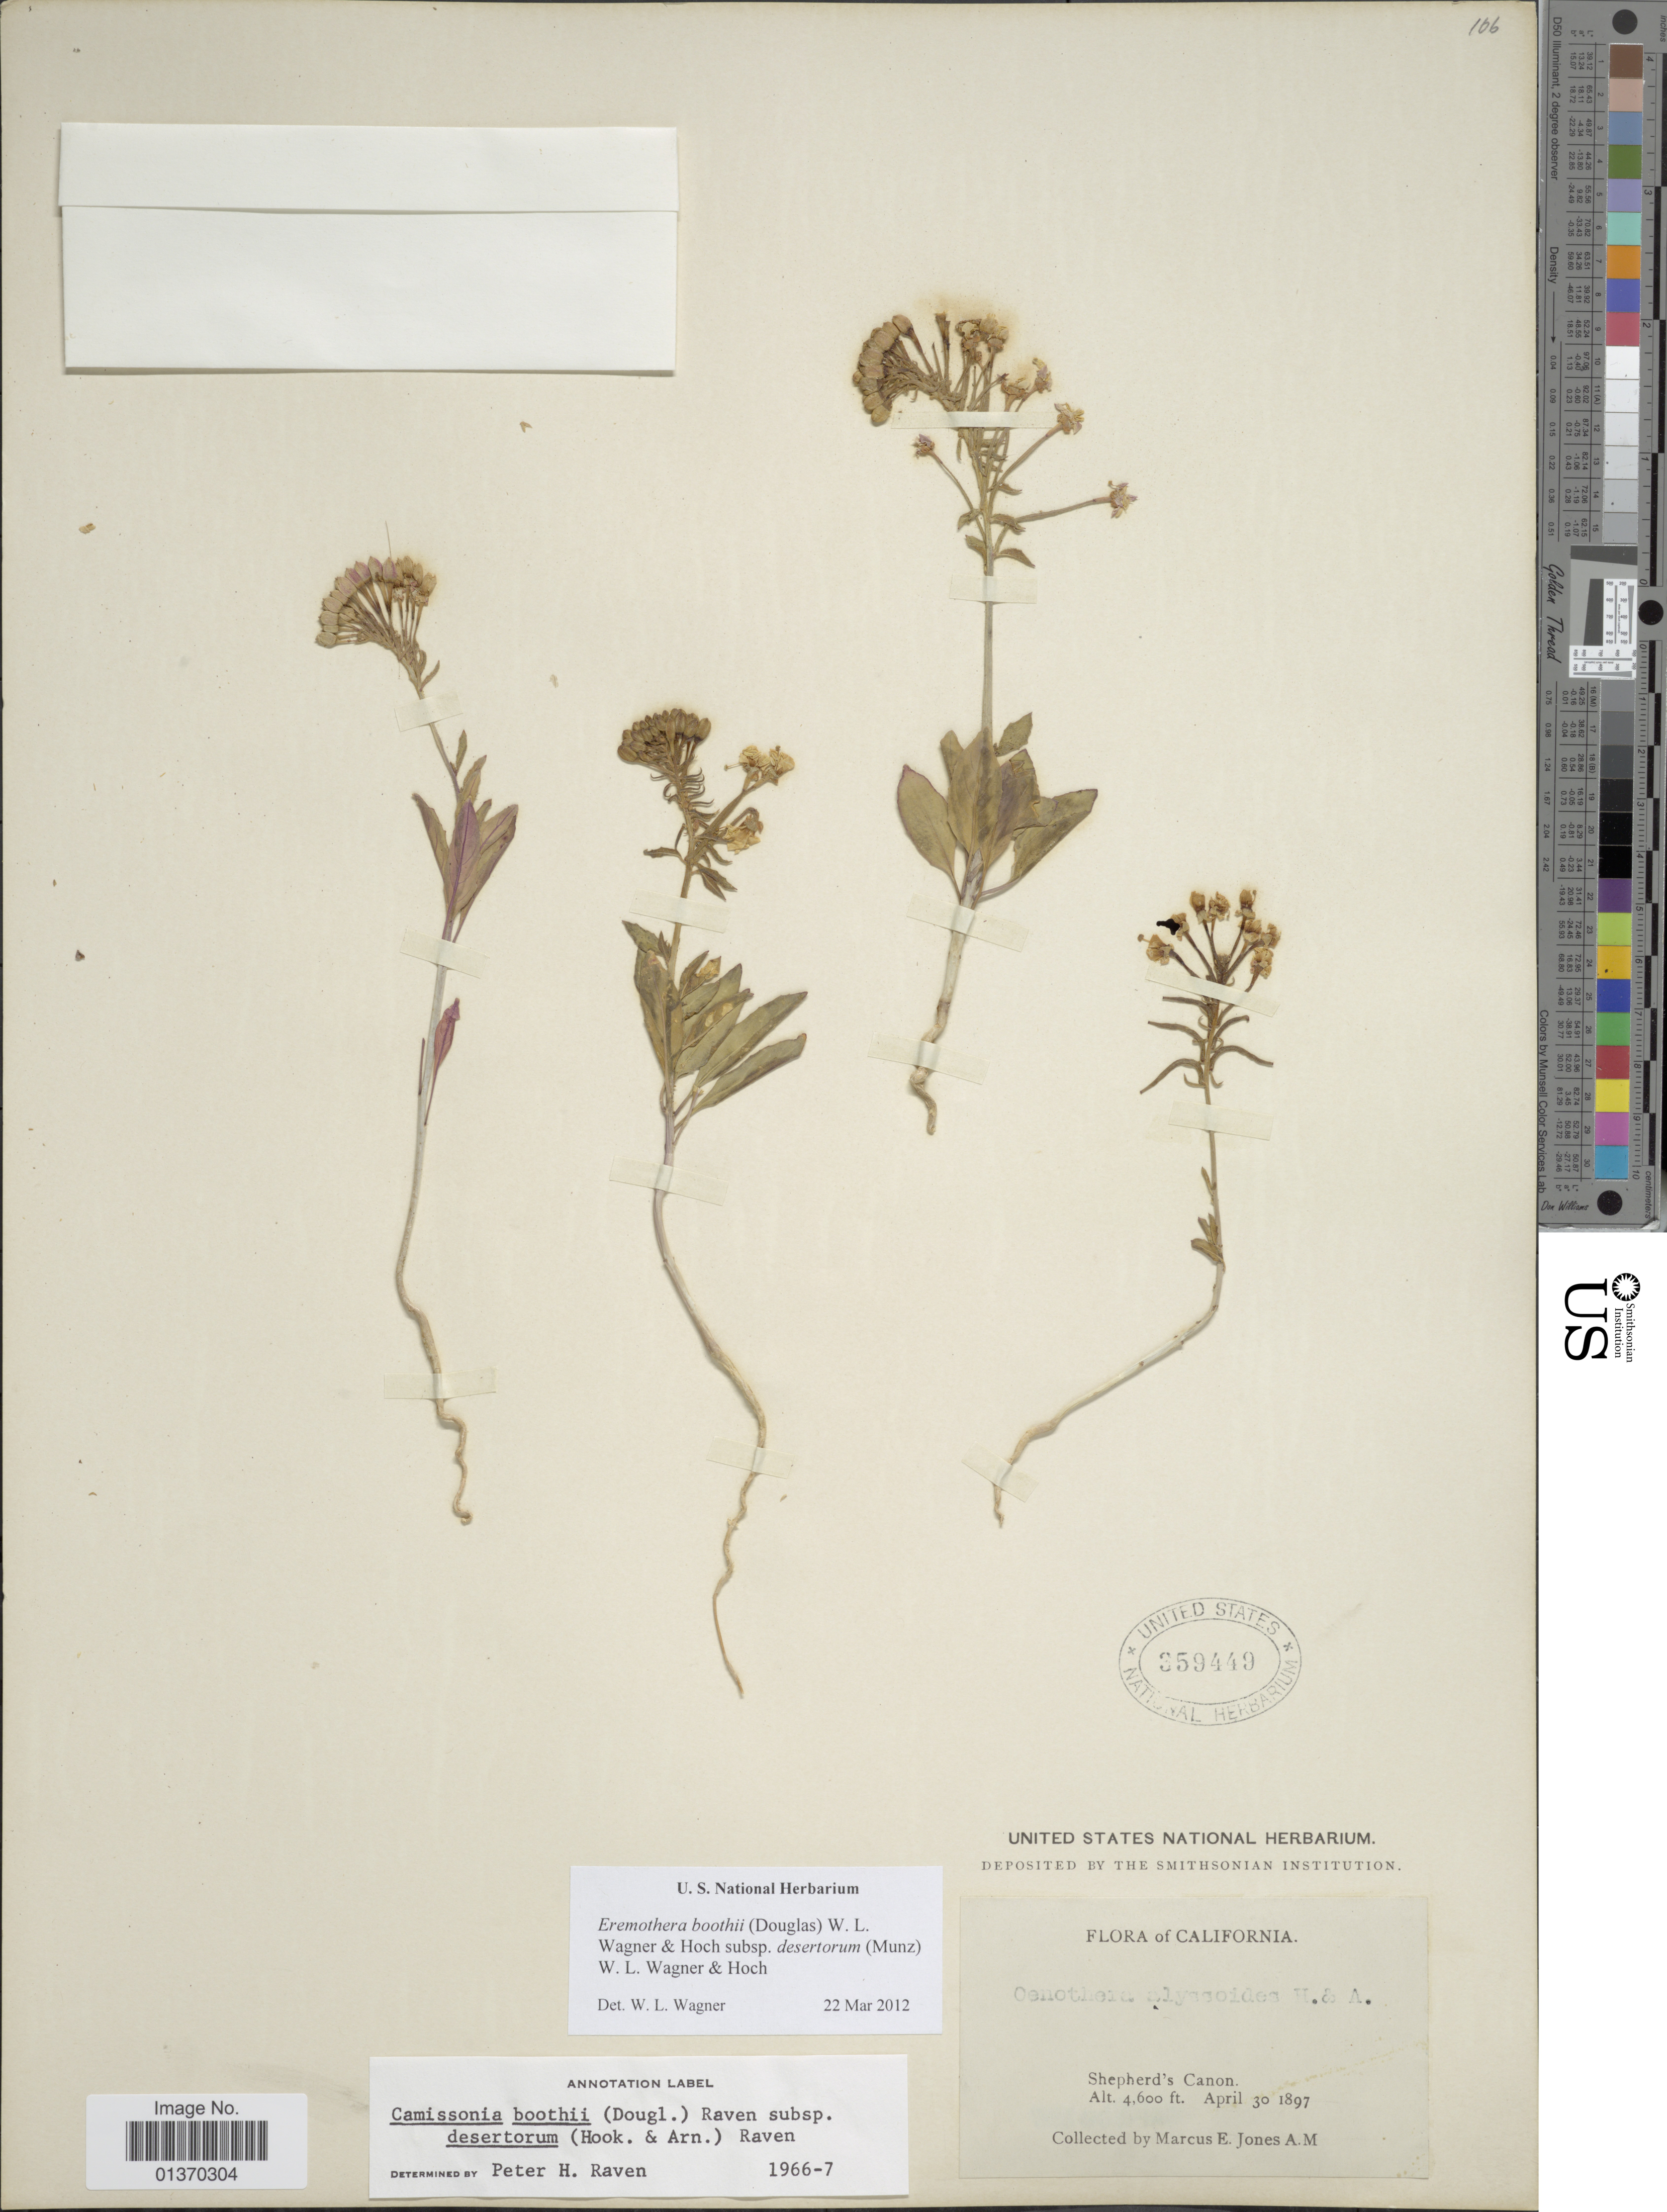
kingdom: Plantae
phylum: Tracheophyta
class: Magnoliopsida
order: Myrtales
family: Onagraceae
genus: Eremothera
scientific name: Eremothera boothii subsp. desertorum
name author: (Munz) W.L. Wagner & Hoch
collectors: M. E. Jones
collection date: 1897-04-30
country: United States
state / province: California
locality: Shepherd's Canon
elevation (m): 1402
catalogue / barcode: US 359449